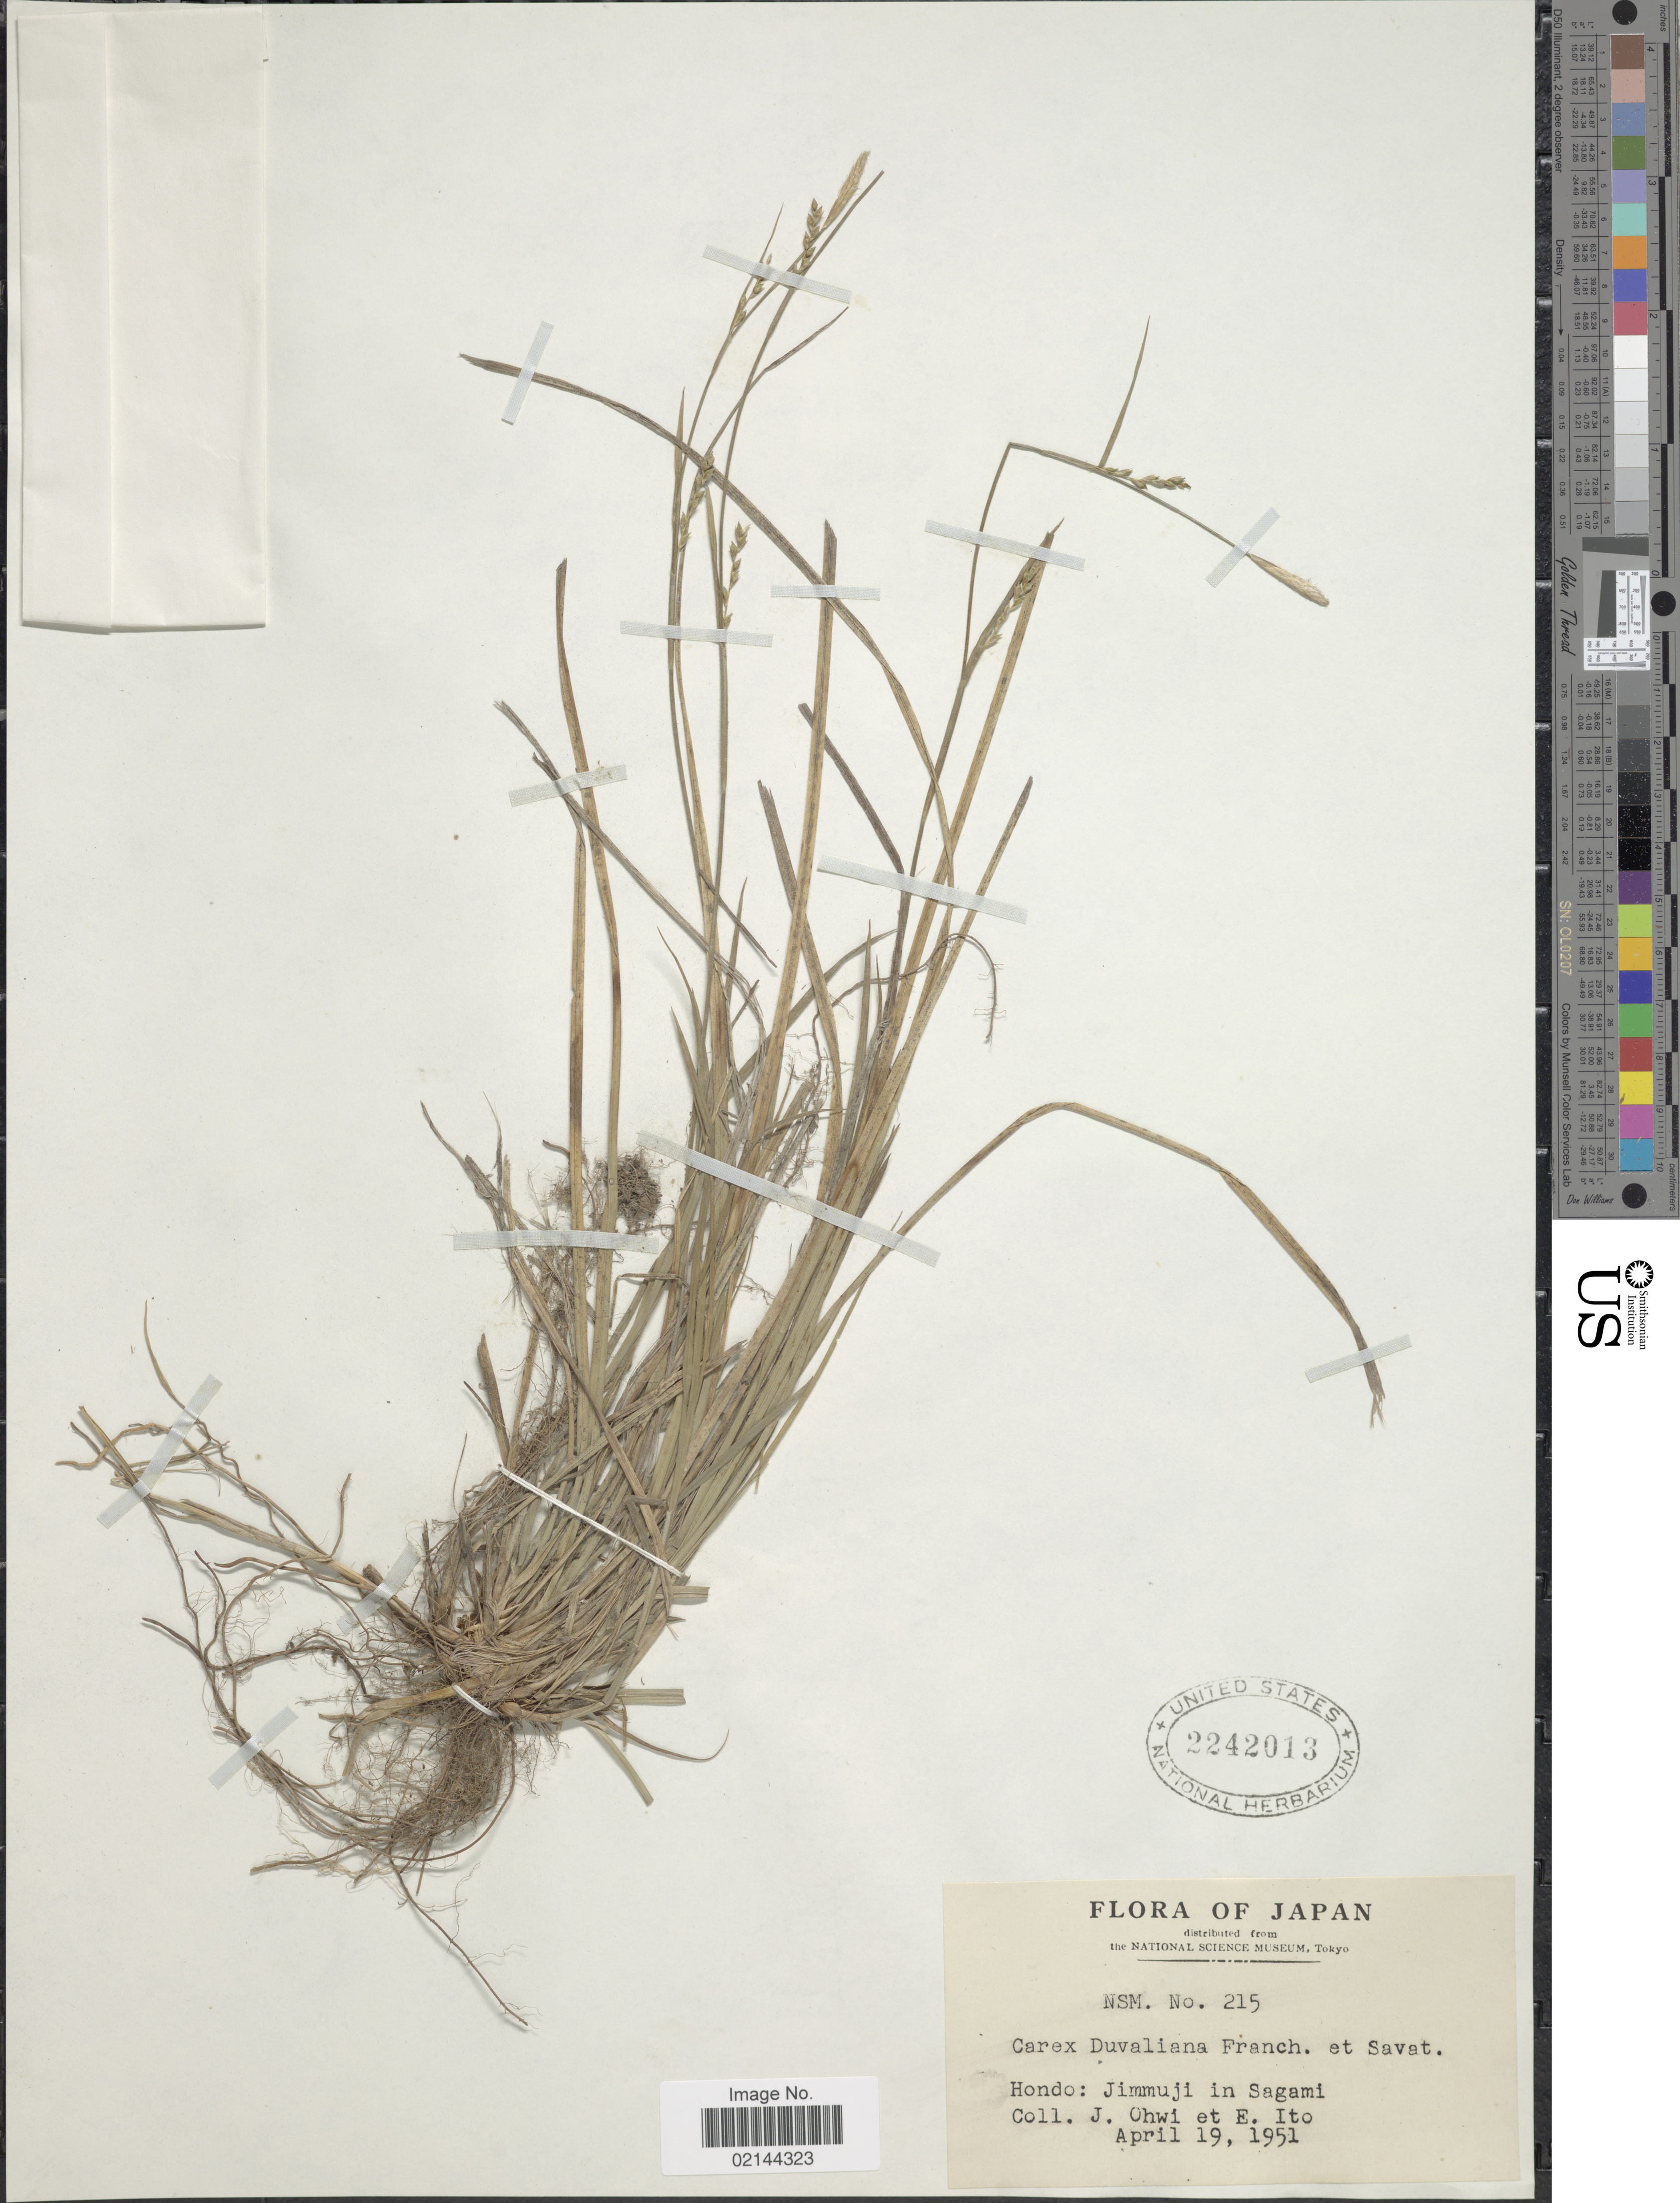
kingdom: Plantae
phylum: Tracheophyta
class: Liliopsida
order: Poales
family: Cyperaceae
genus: Carex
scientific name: Carex duvaliana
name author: Franch. & Sav.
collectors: J. Ohwi & E. Ito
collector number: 215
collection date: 1951-04-19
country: Japan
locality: Hondo: Jimmuji in Sagami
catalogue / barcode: US 2242013